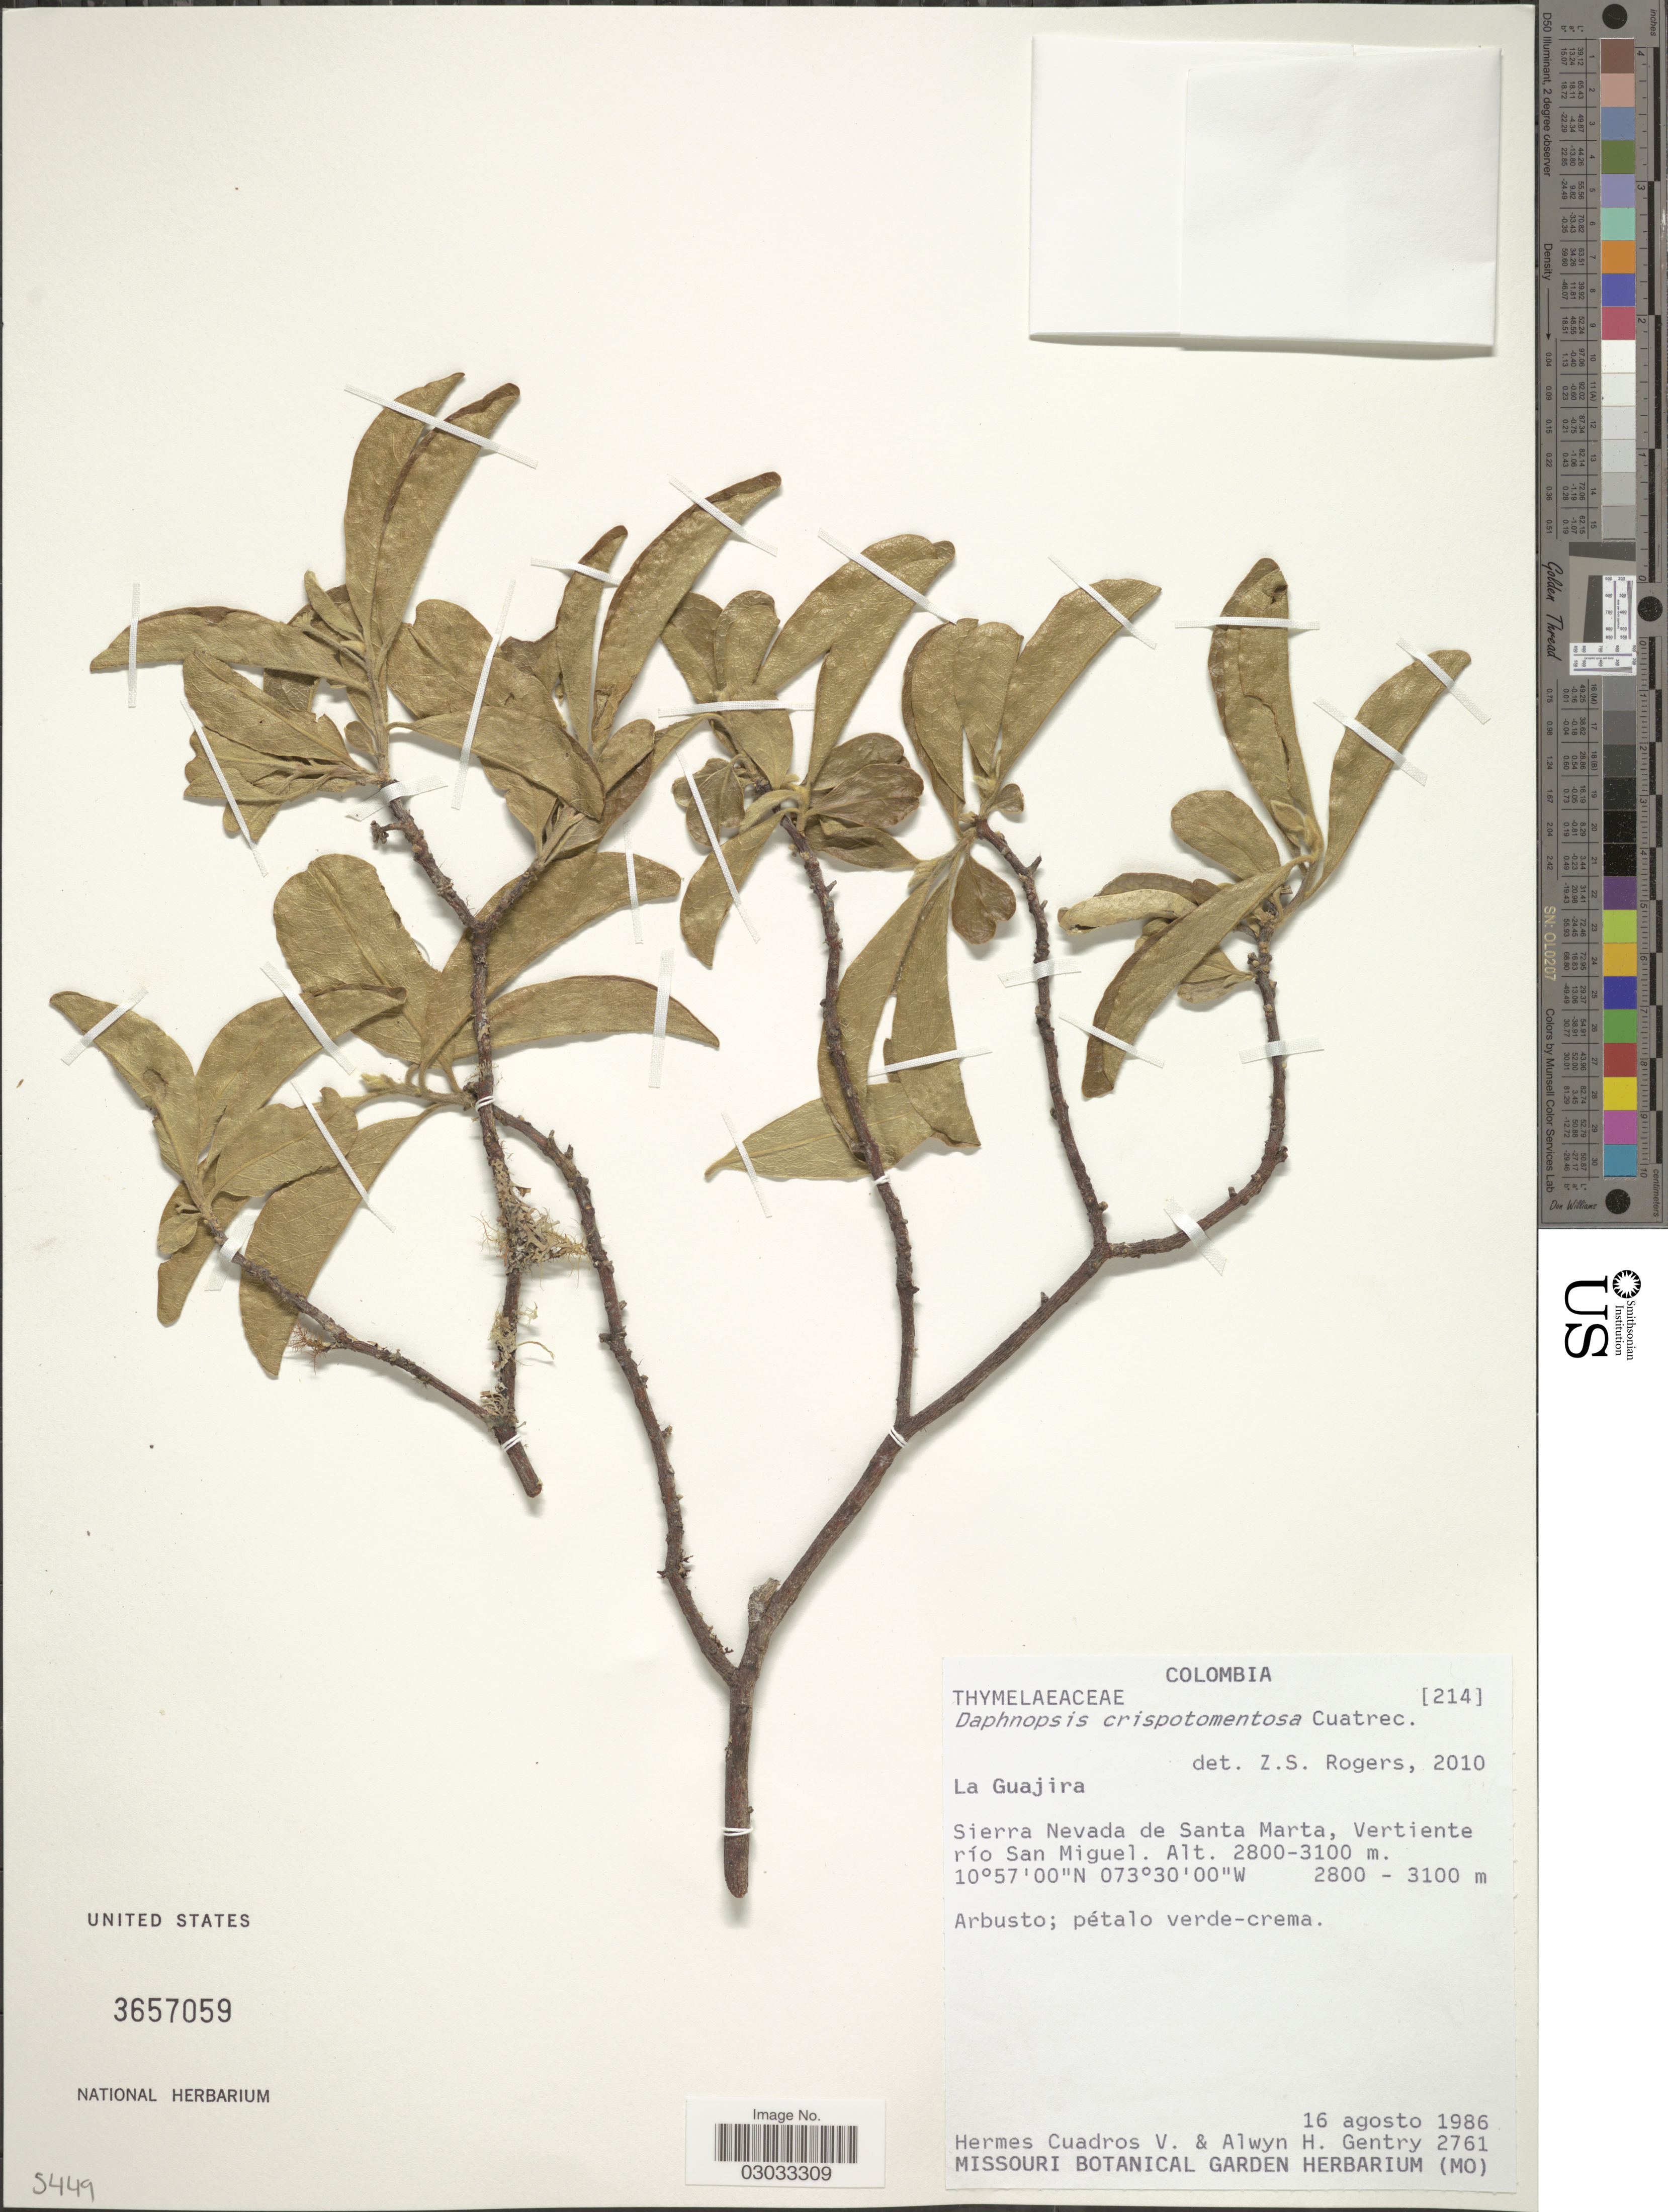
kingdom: Plantae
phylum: Tracheophyta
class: Magnoliopsida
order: Malvales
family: Thymelaeaceae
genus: Daphnopsis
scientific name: Daphnopsis crispotomentosa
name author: Cuatrec.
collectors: H. Cuadros V. & A. H. Gentry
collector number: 2761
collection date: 1986-08-16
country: Colombia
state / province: La Guajira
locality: Sierra Nevada de Santa Marta, Vertiente río San Miguel.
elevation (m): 2800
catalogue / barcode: US 3657059